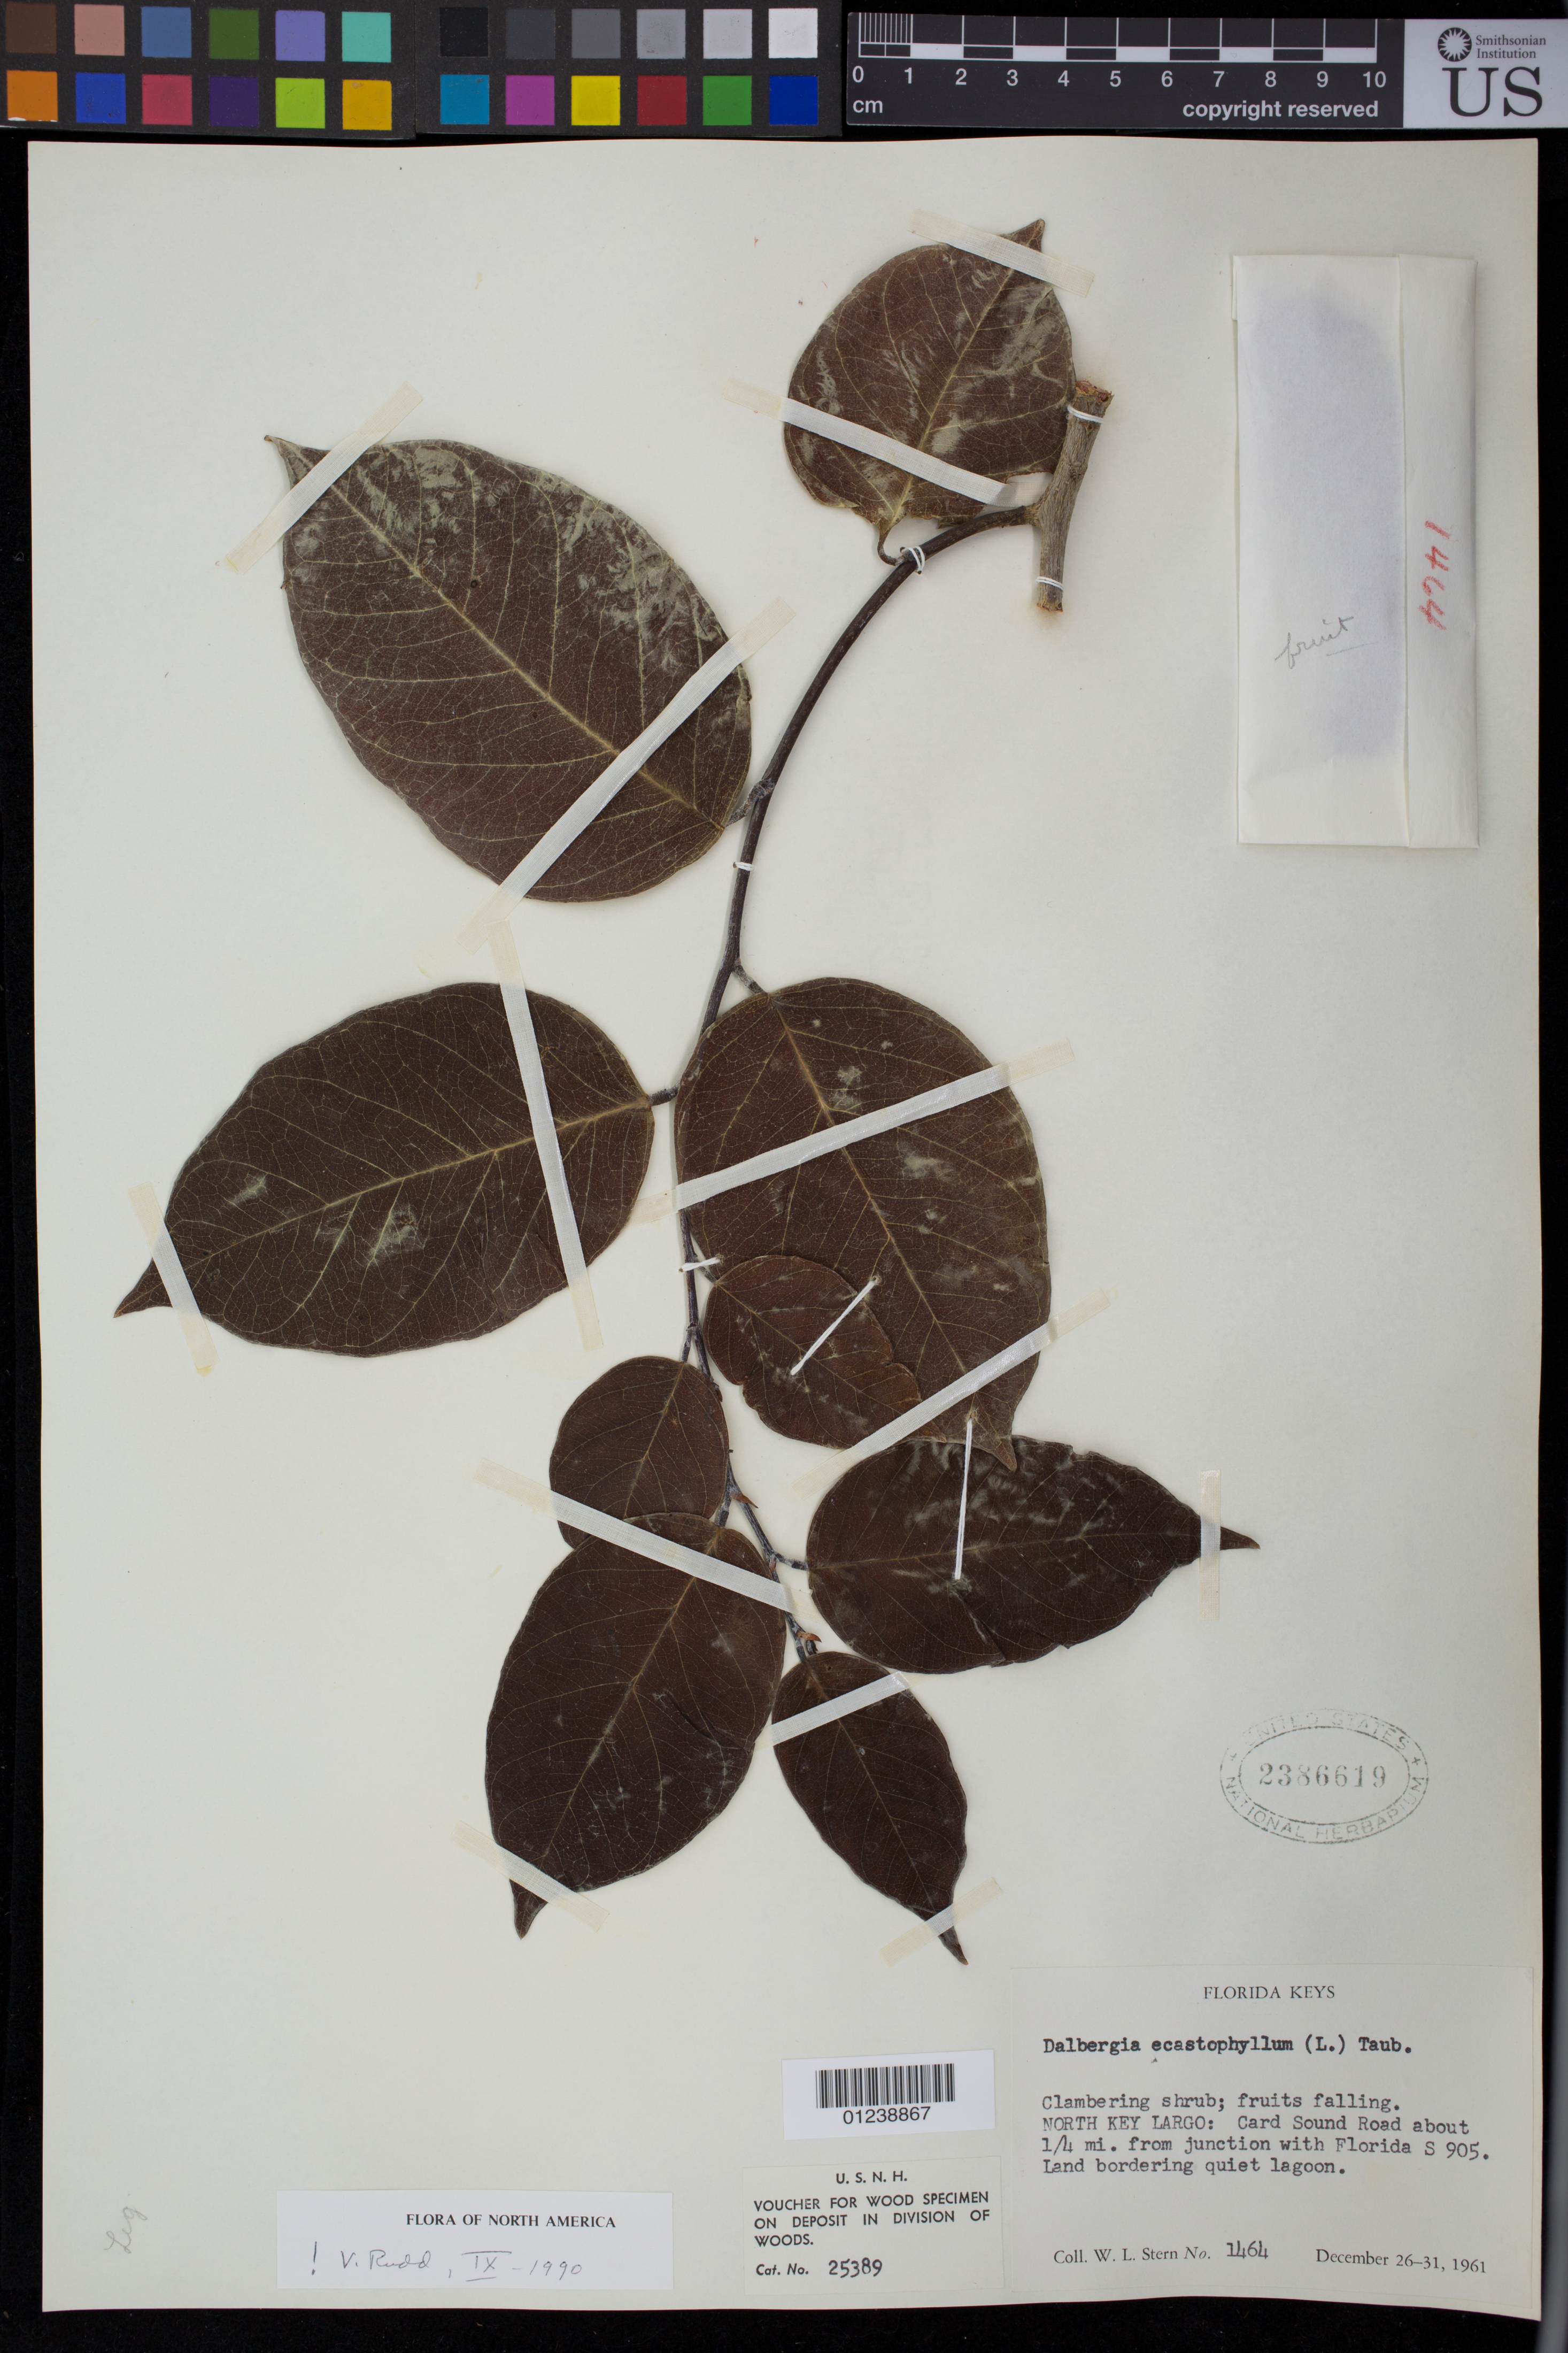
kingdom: Plantae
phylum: Tracheophyta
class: Magnoliopsida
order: Fabales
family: Fabaceae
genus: Dalbergia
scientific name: Dalbergia ecastaphyllum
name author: (L.) Taub.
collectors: W. L. Stern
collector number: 1464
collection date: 1961-12-26/1961-12-31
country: United States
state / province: Florida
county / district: Monroe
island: Key Largo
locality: Florida Keys, North Key Largo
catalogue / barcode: US 2386619